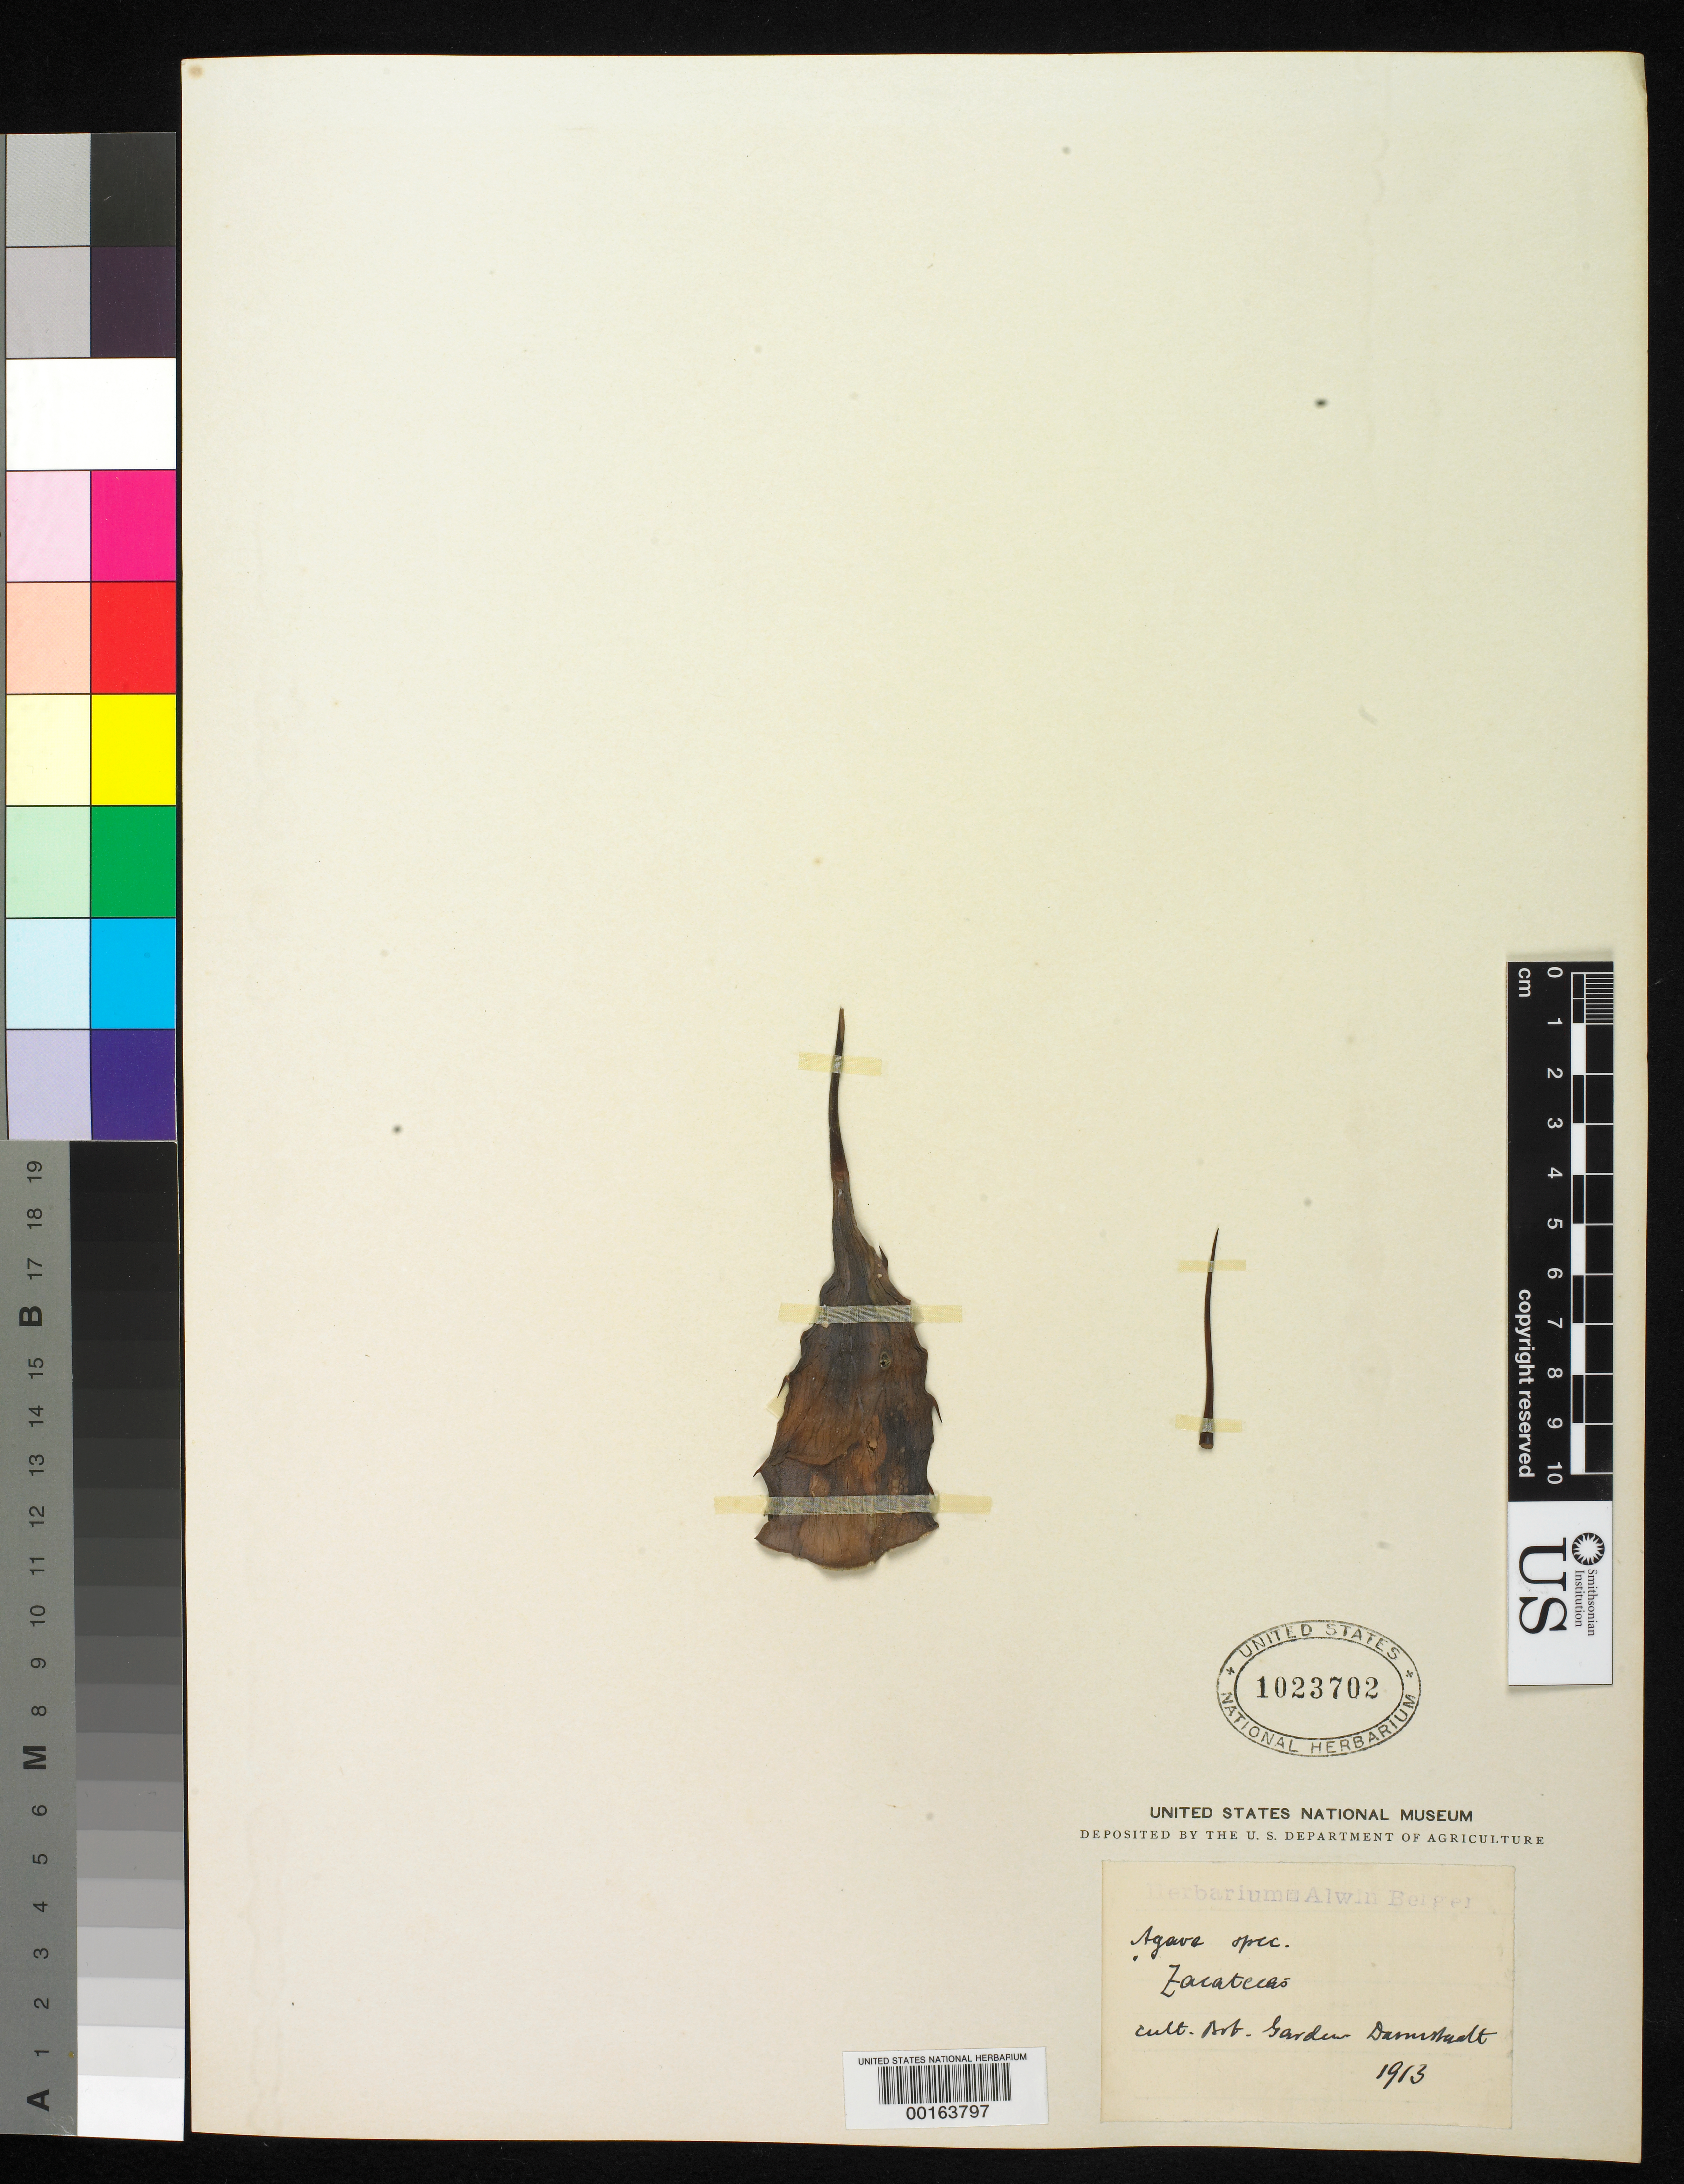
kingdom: Plantae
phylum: Tracheophyta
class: Liliopsida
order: Asparagales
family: Asparagaceae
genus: Agave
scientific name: Agave sp.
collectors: ex herb. A. Berger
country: Mexico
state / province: Zacatecas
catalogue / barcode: US 1023702